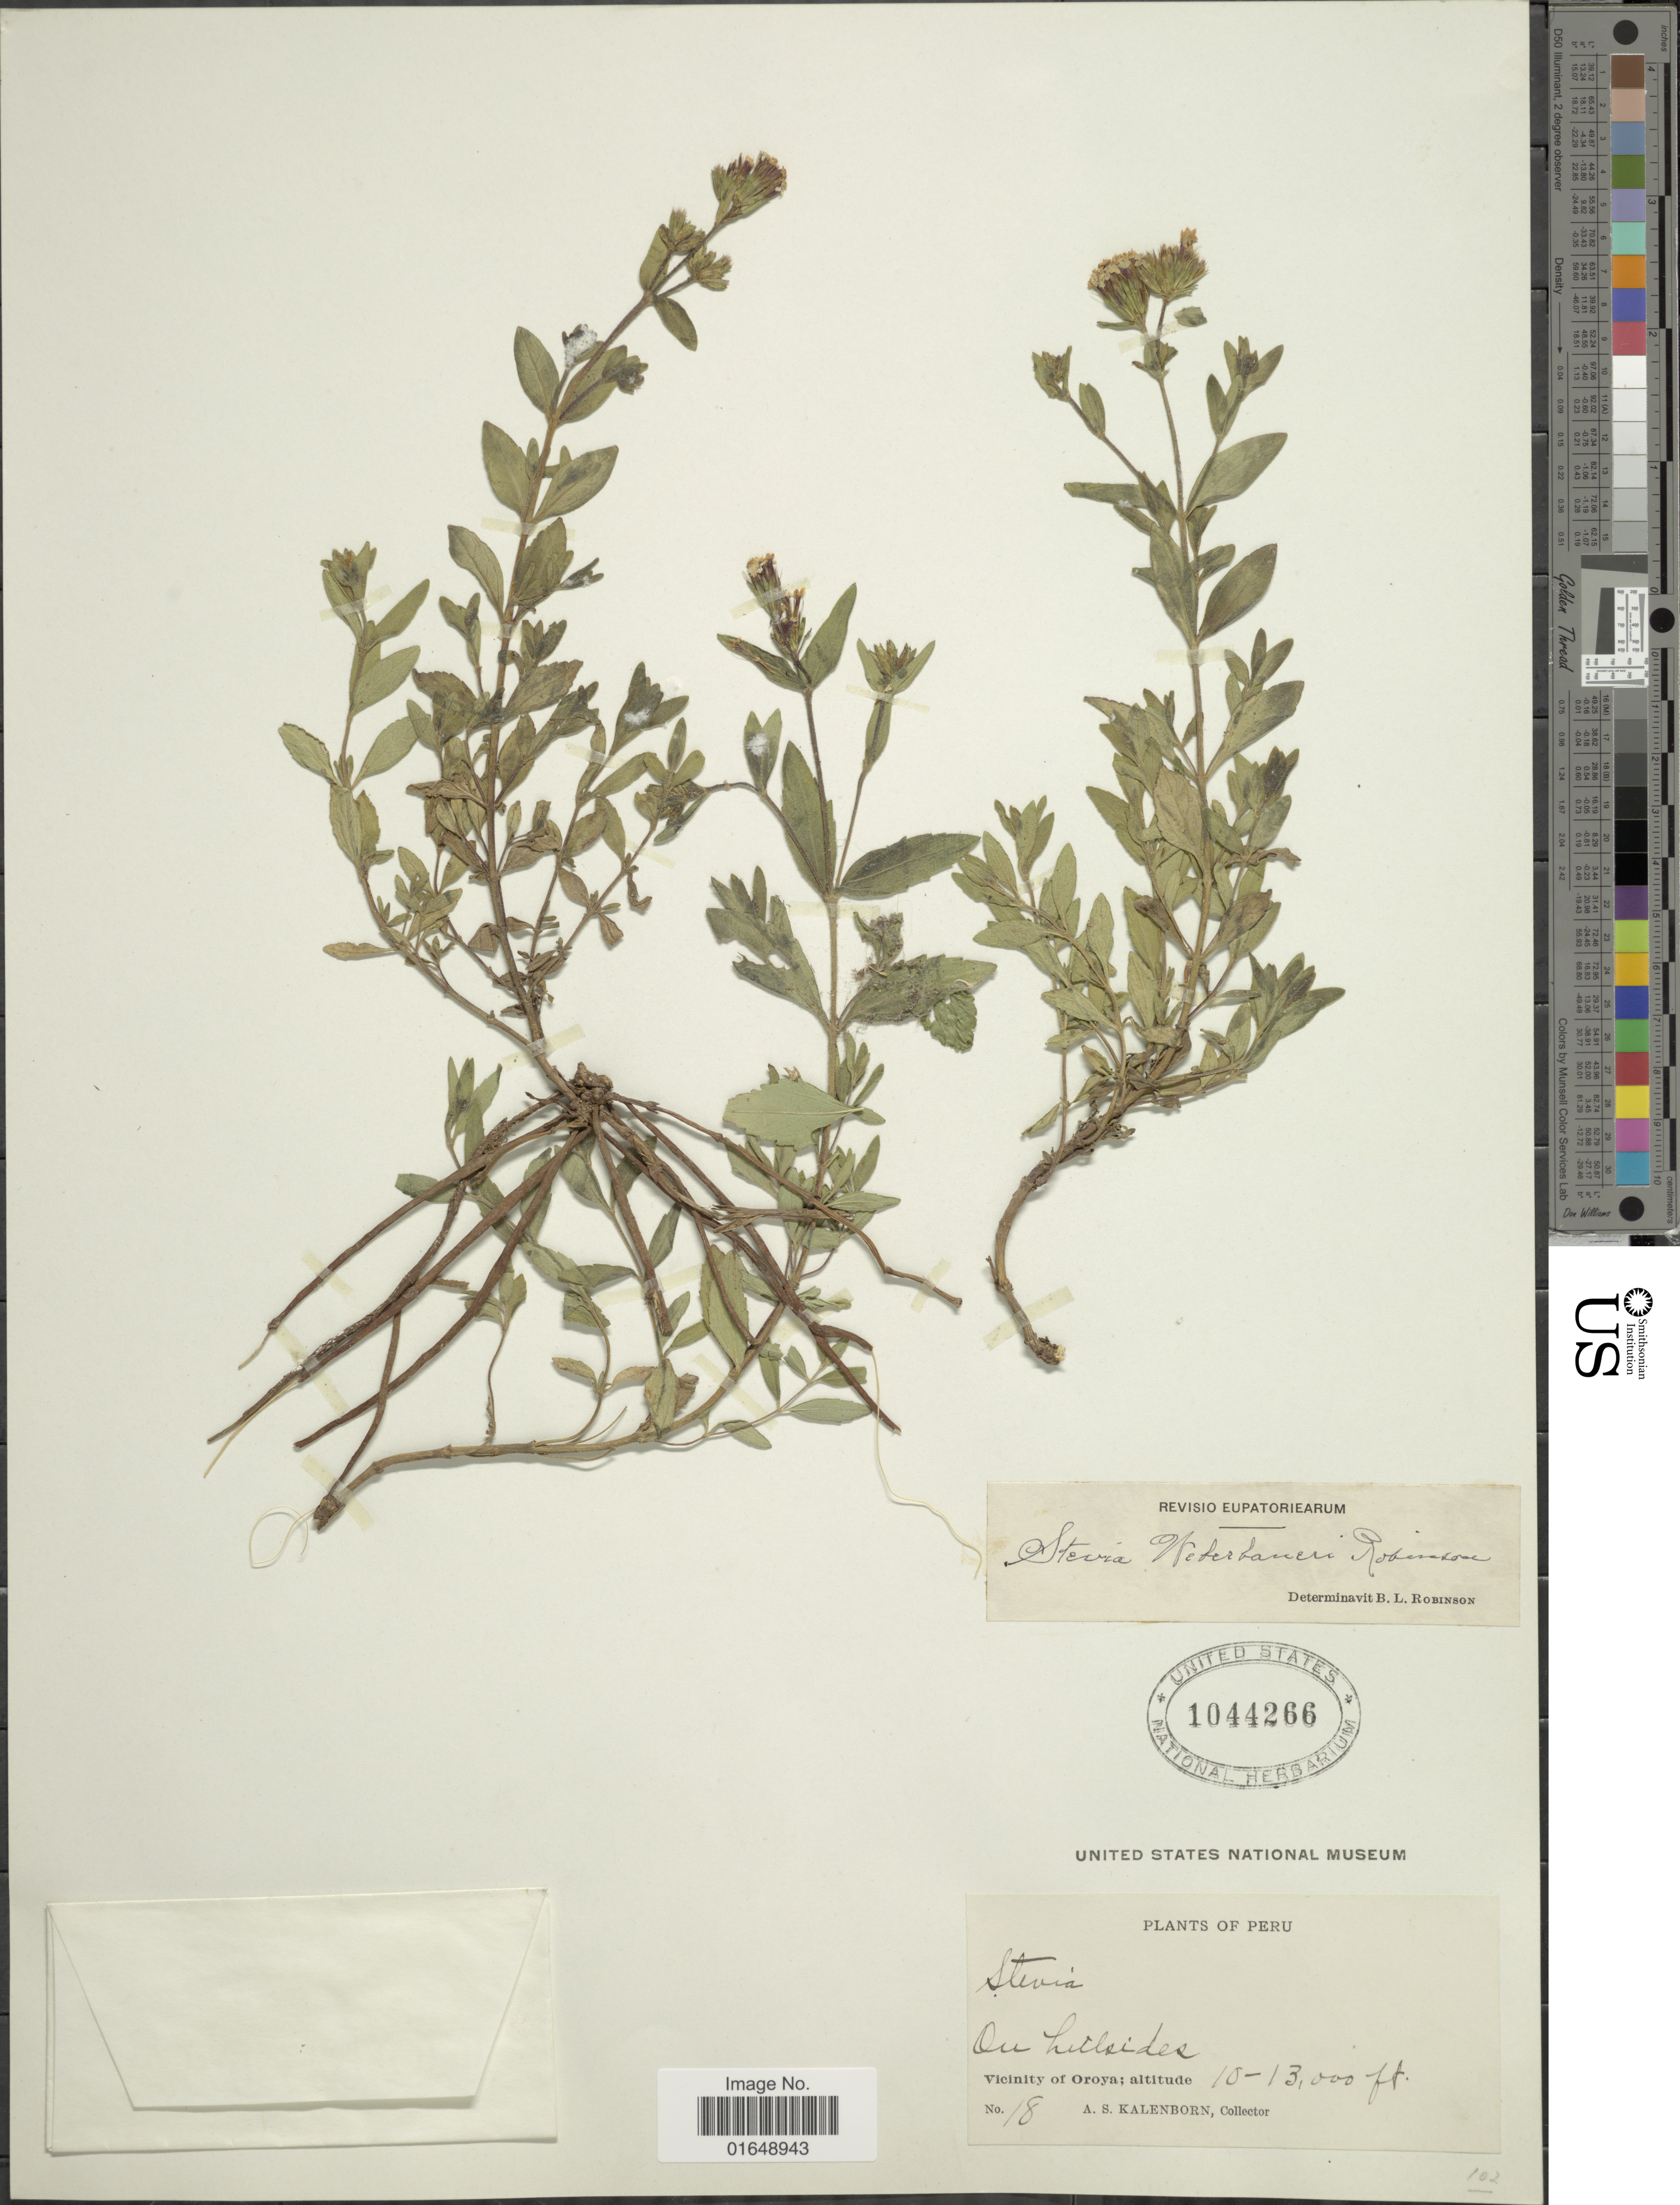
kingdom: Plantae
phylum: Tracheophyta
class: Magnoliopsida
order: Asterales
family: Asteraceae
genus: Stevia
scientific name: Stevia weberbaueri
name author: B.L. Rob.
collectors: A. Kalenborn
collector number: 18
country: Peru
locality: On hillsides, vicinity of Oroya.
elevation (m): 3048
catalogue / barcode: US 1044266